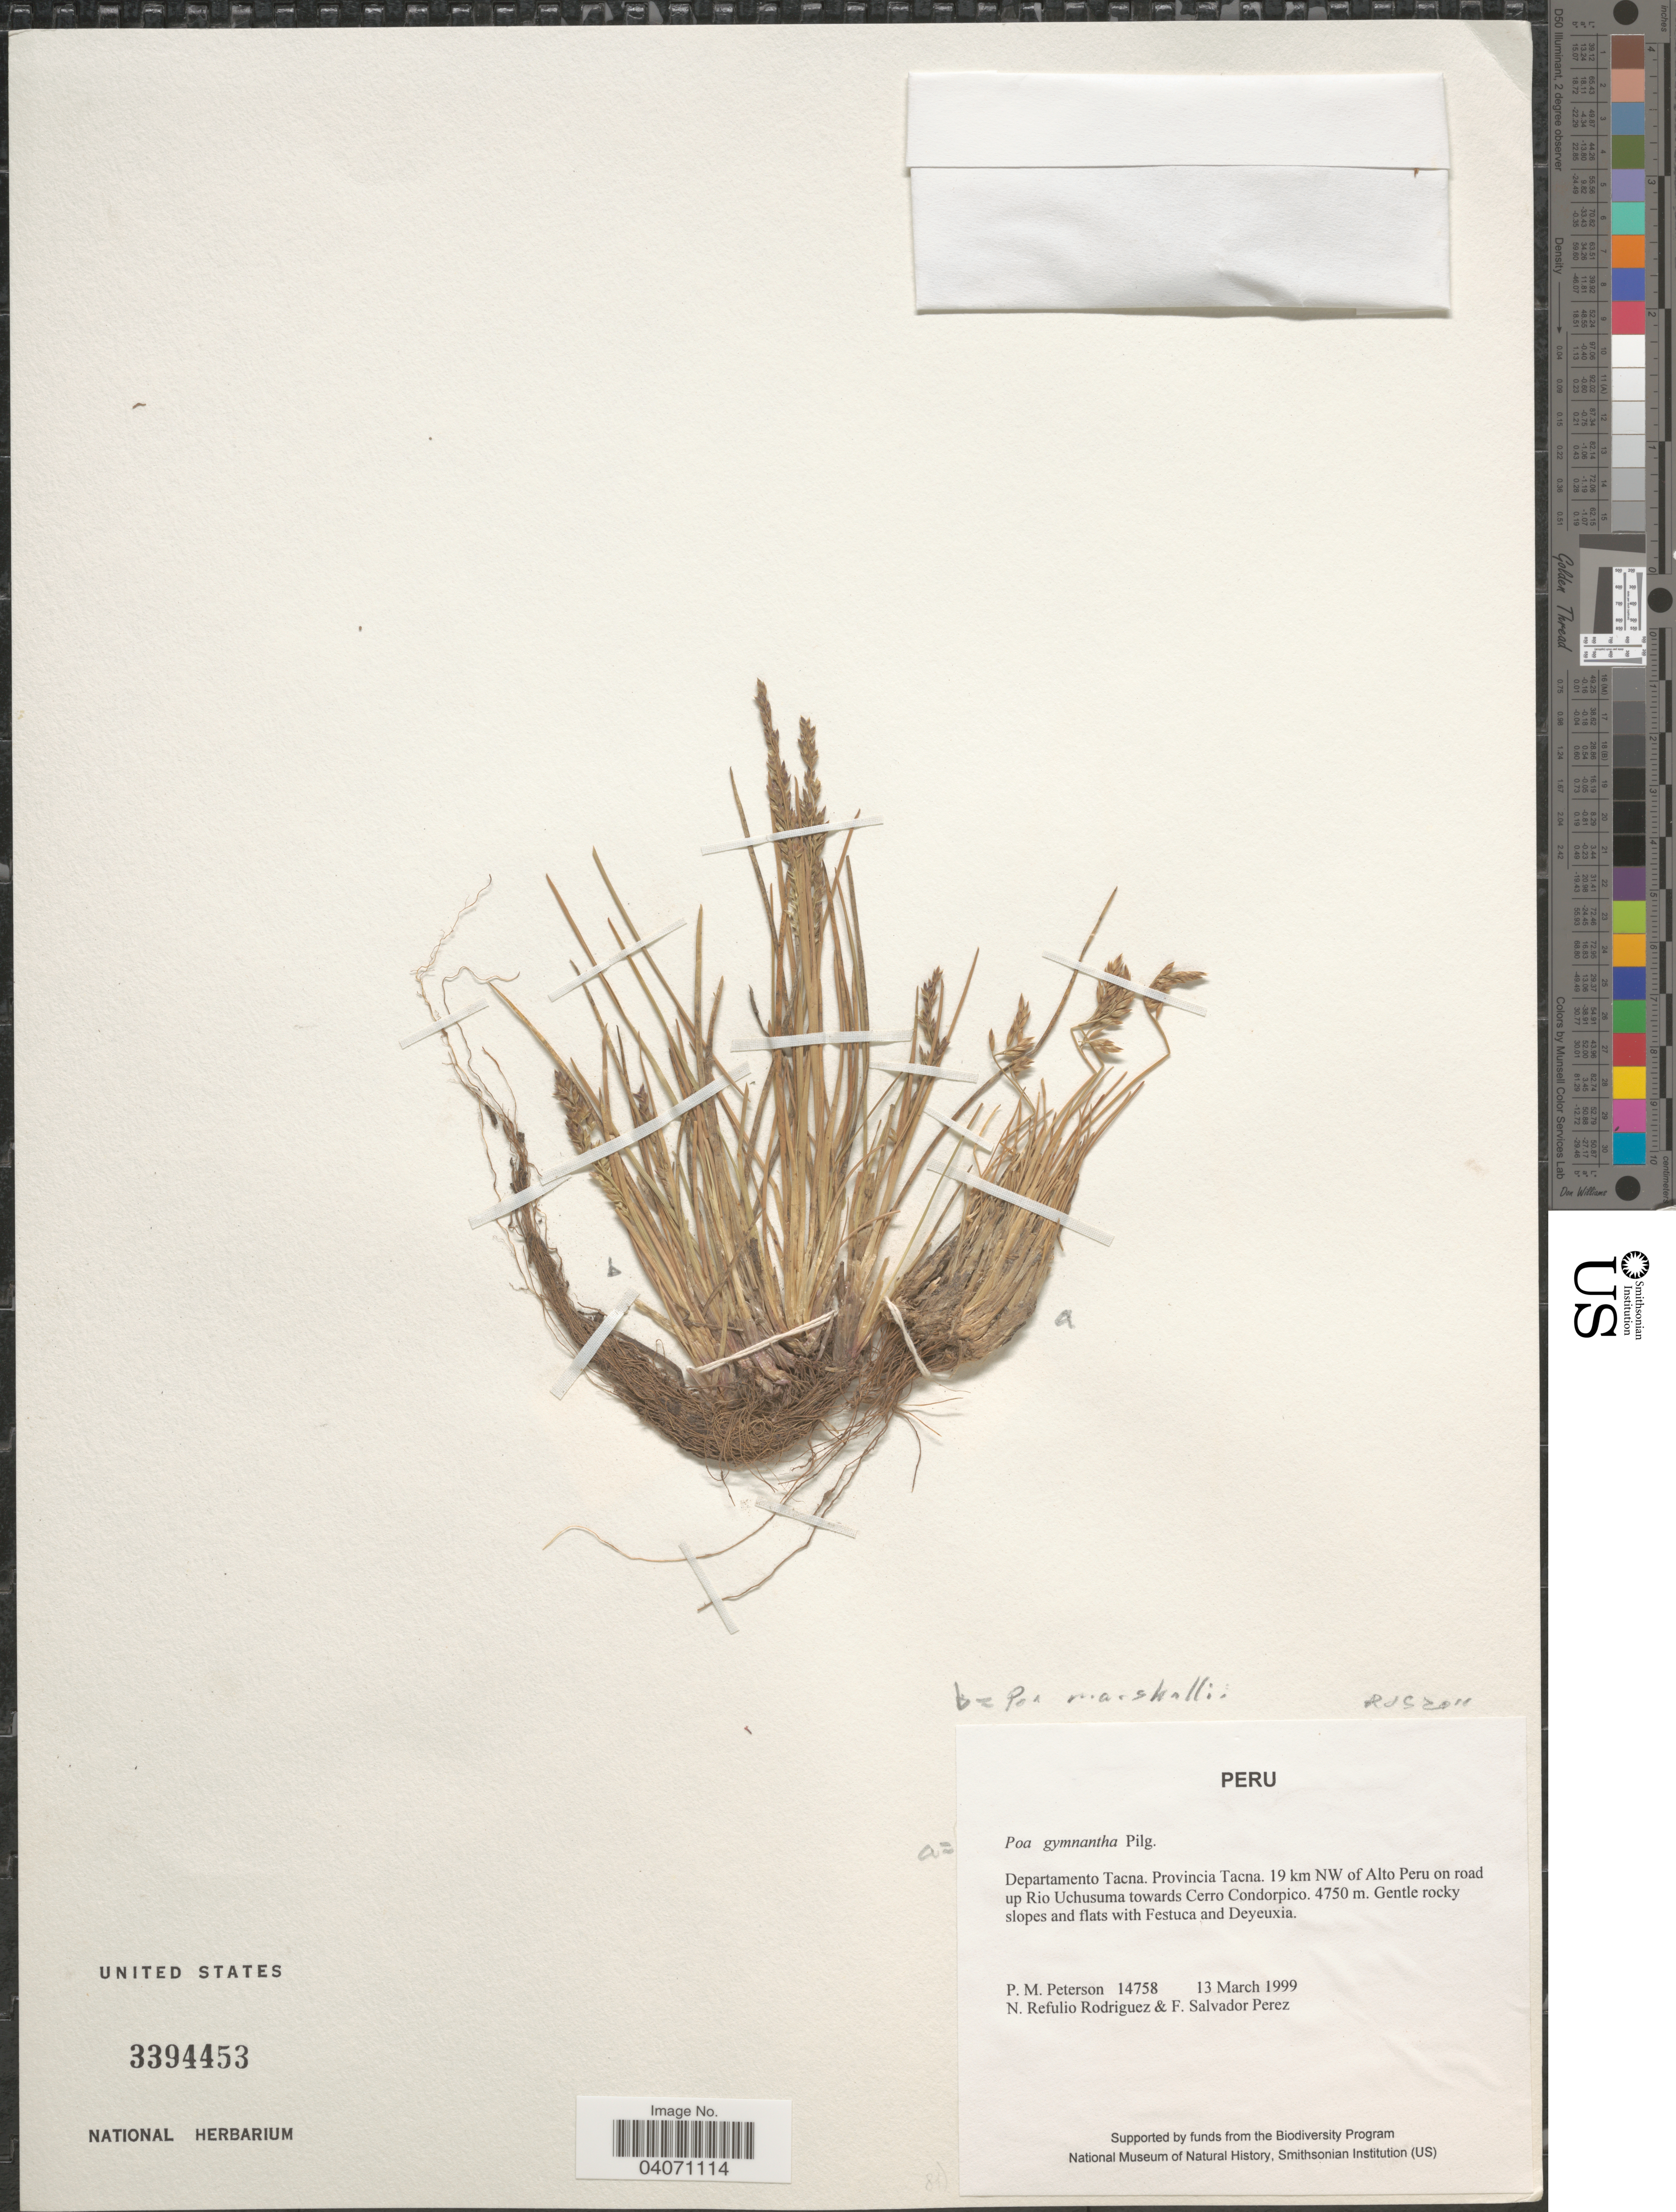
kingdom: Plantae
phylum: Tracheophyta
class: Liliopsida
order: Poales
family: Poaceae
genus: Poa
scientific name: Poa marshallii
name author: Tovar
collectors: P. M. Peterson, N. Refulio-Rodríguez & F. Salvador Perez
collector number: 14758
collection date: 1999-03-13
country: Peru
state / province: Tacna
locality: Departamento Tacna. Provincia Tacna. 19 km NW of Alto Peru on road up Rio Uchusuma towards Cerro Condorpico.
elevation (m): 4750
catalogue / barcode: US 3394453